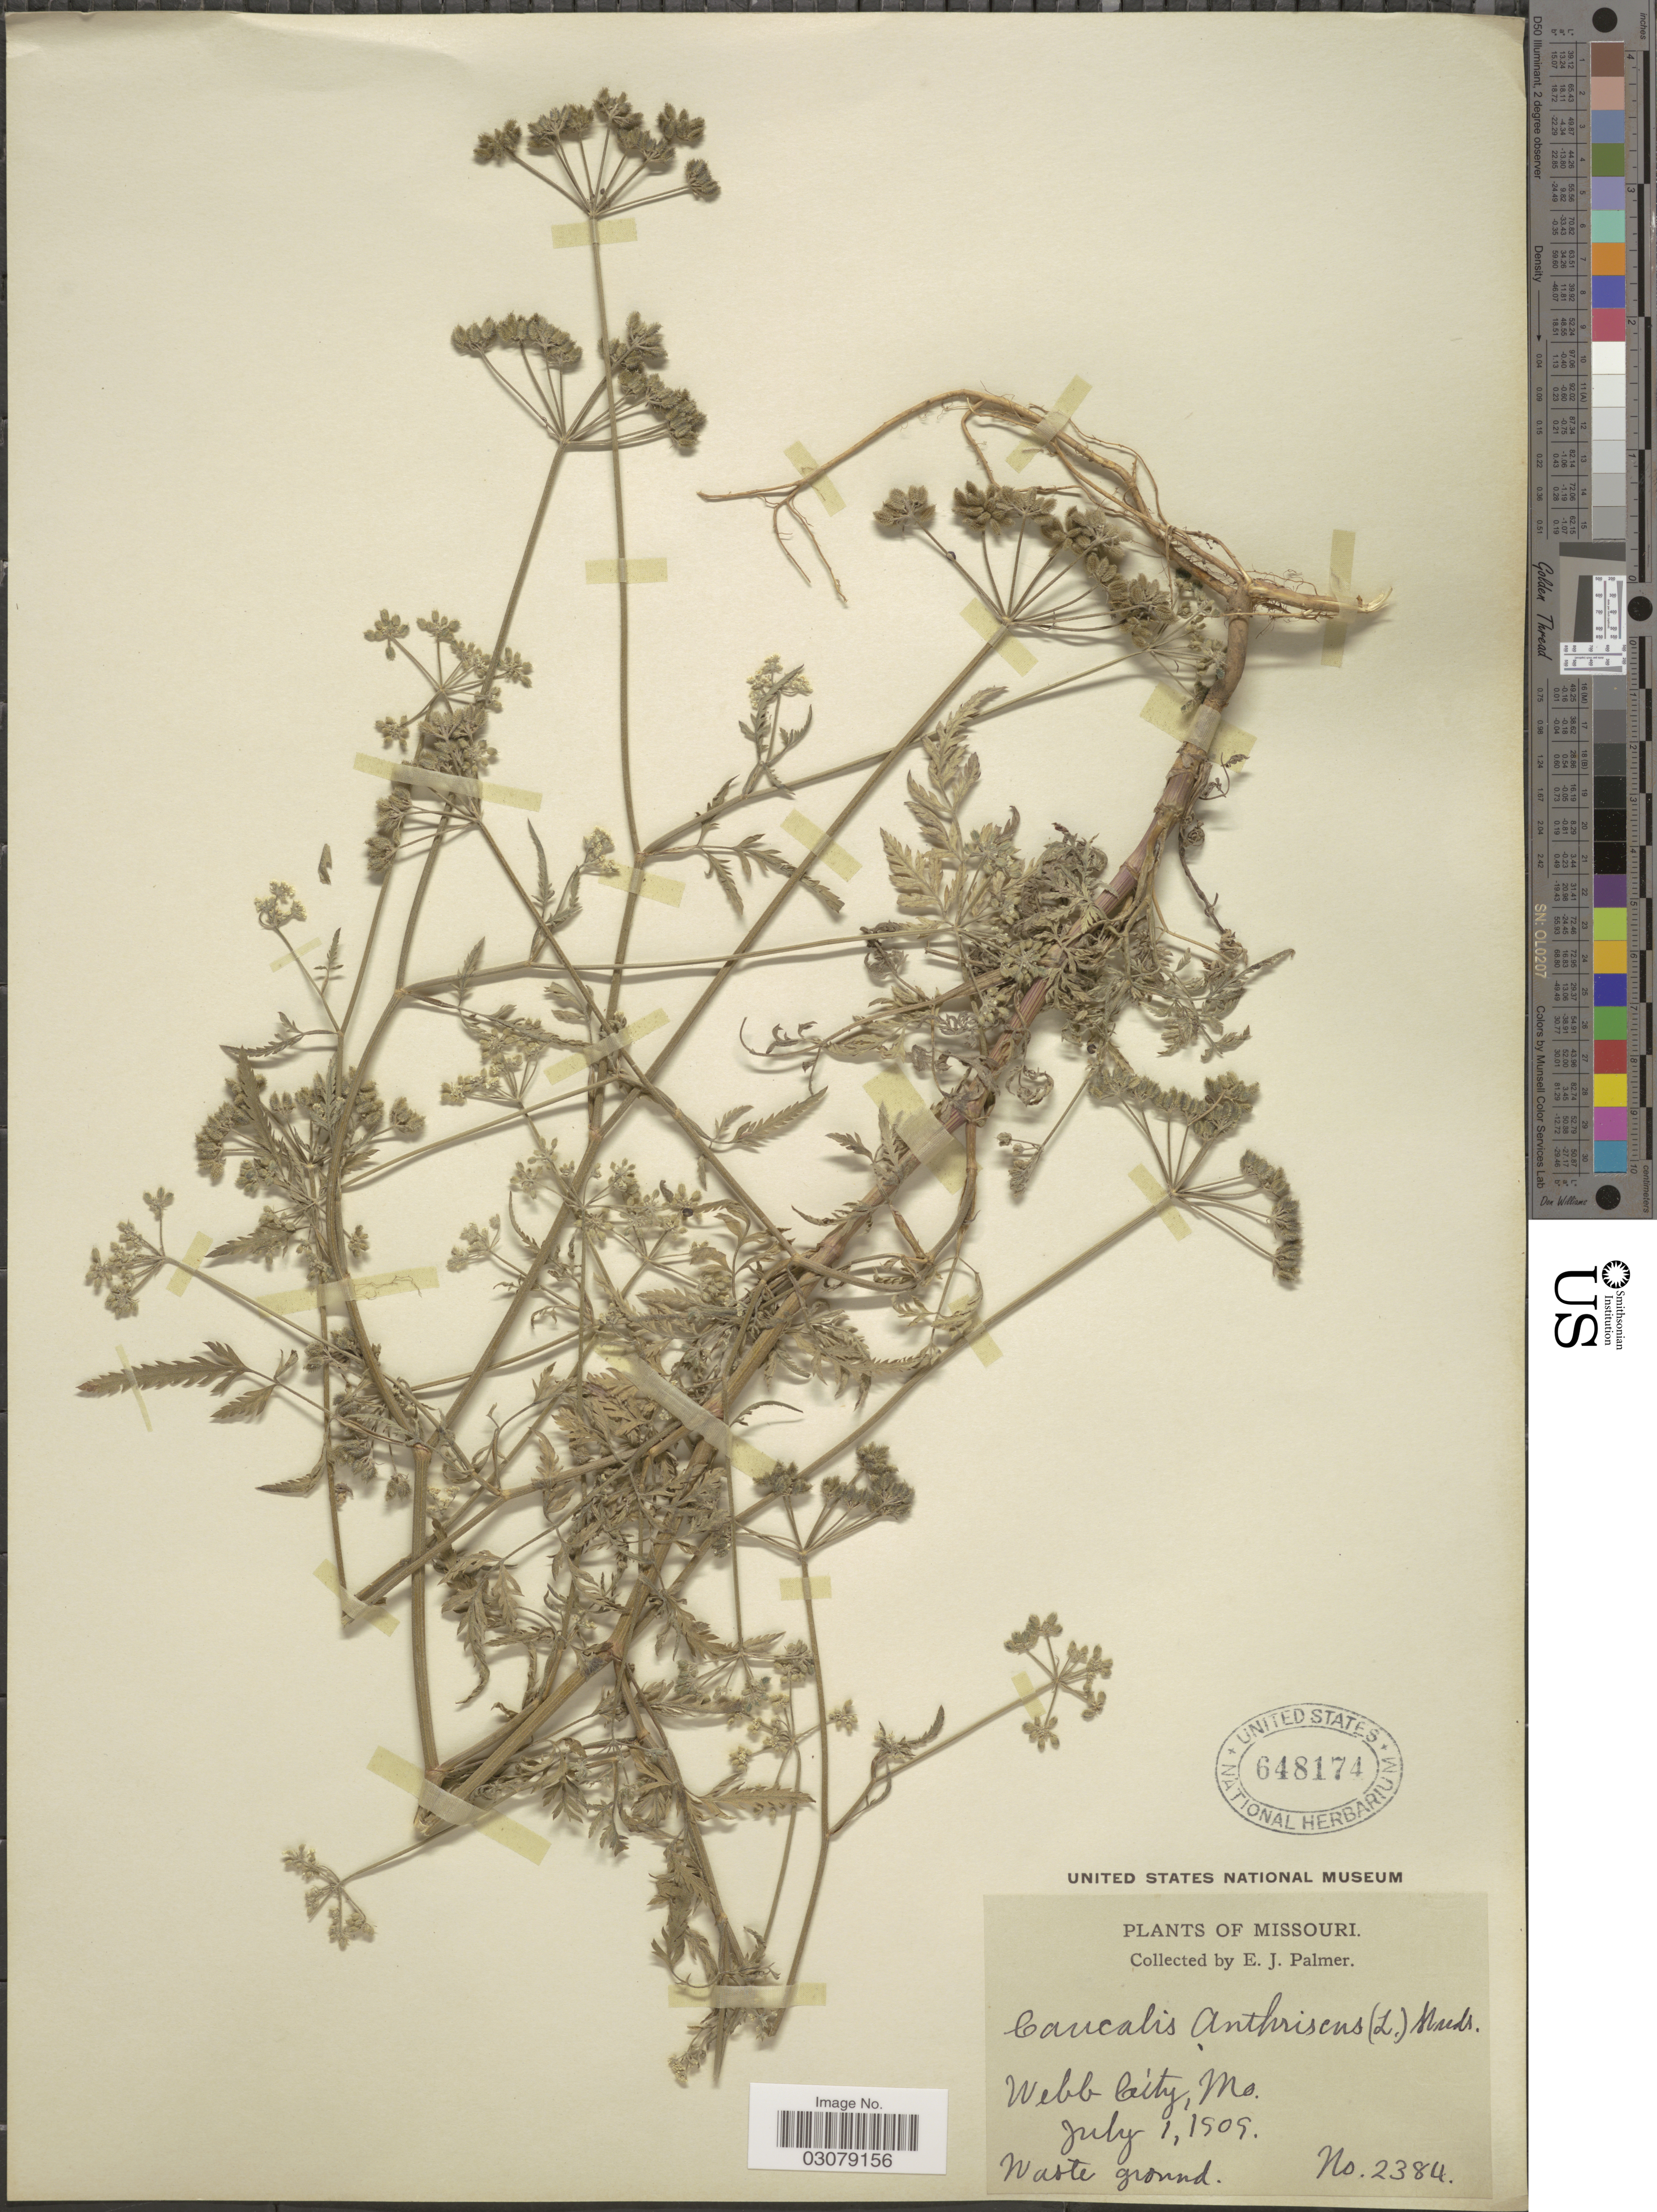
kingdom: Plantae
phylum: Tracheophyta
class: Magnoliopsida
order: Apiales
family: Apiaceae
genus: Torilis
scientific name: Torilis japonica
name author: (Houtt.) DC.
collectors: E. J. Palmer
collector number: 2384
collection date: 1909-07-01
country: United States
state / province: Missouri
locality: Webb City.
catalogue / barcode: US 648174